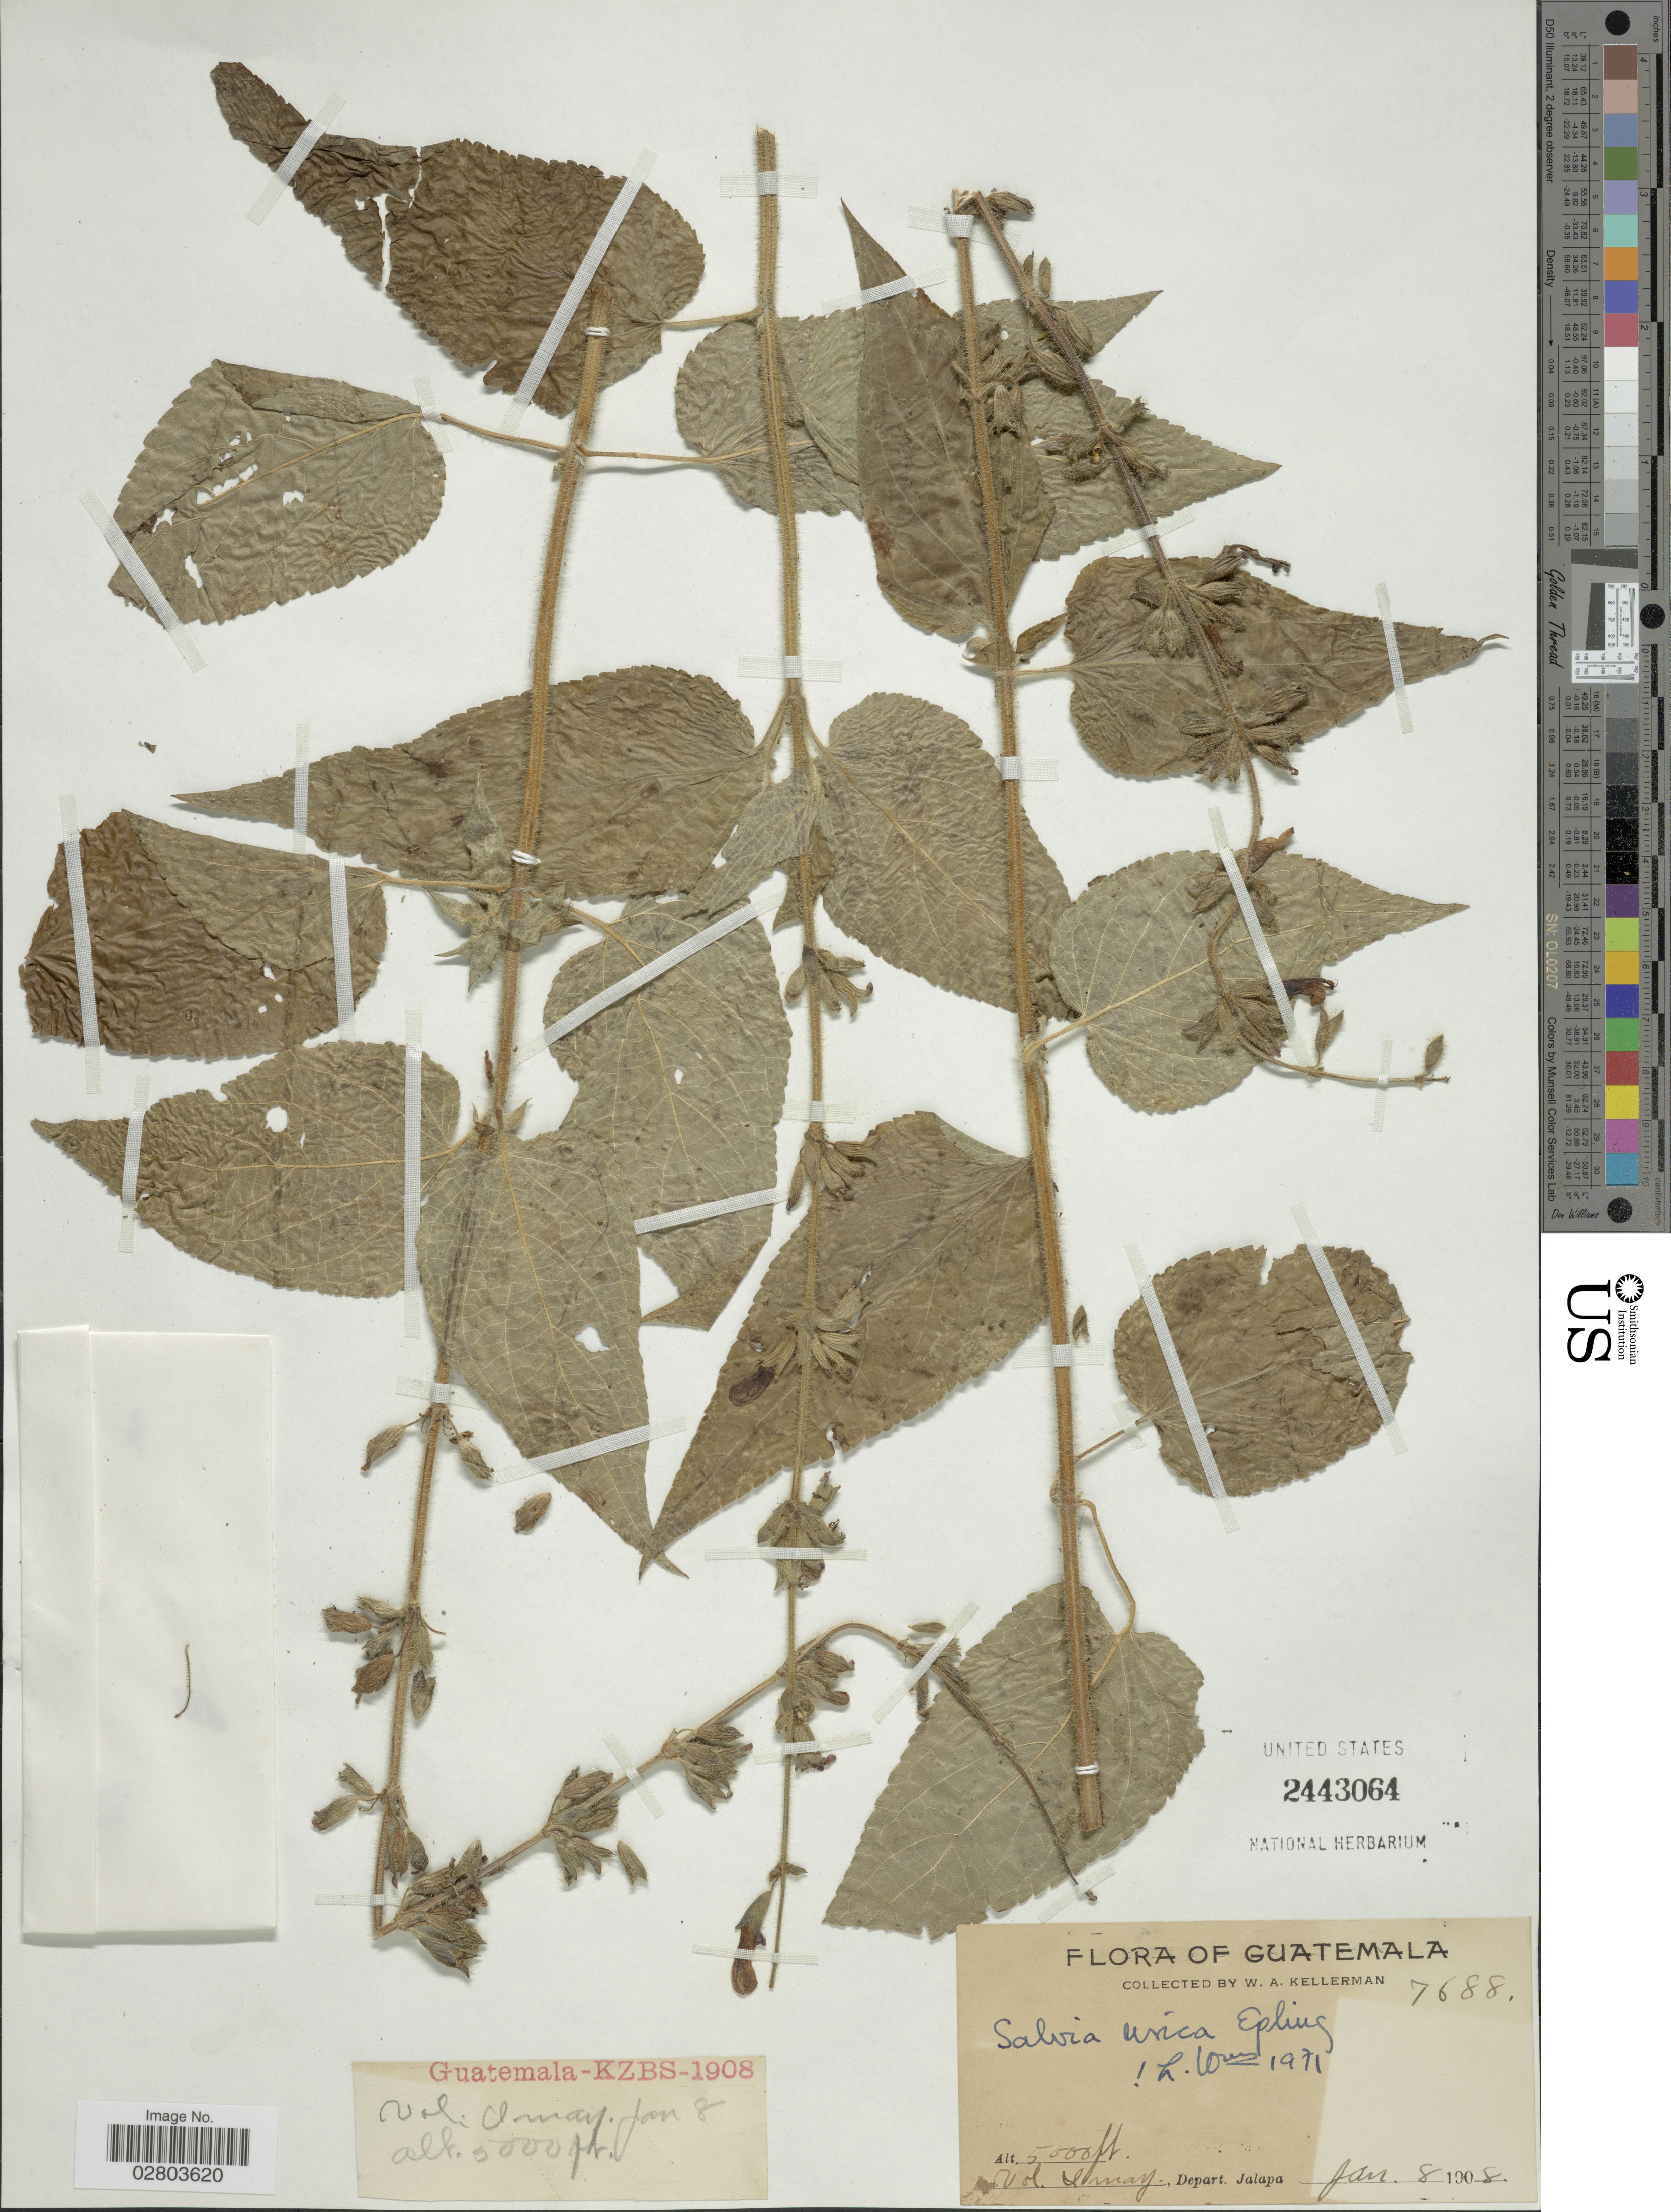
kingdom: Plantae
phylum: Tracheophyta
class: Magnoliopsida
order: Lamiales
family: Lamiaceae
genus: Salvia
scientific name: Salvia urica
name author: Epling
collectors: W. Kellerman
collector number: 7688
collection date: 1908-01-08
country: Guatemala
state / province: Jalapa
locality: Vol. Imay.., Depart. Jalapa.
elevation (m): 1524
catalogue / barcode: US 2443064